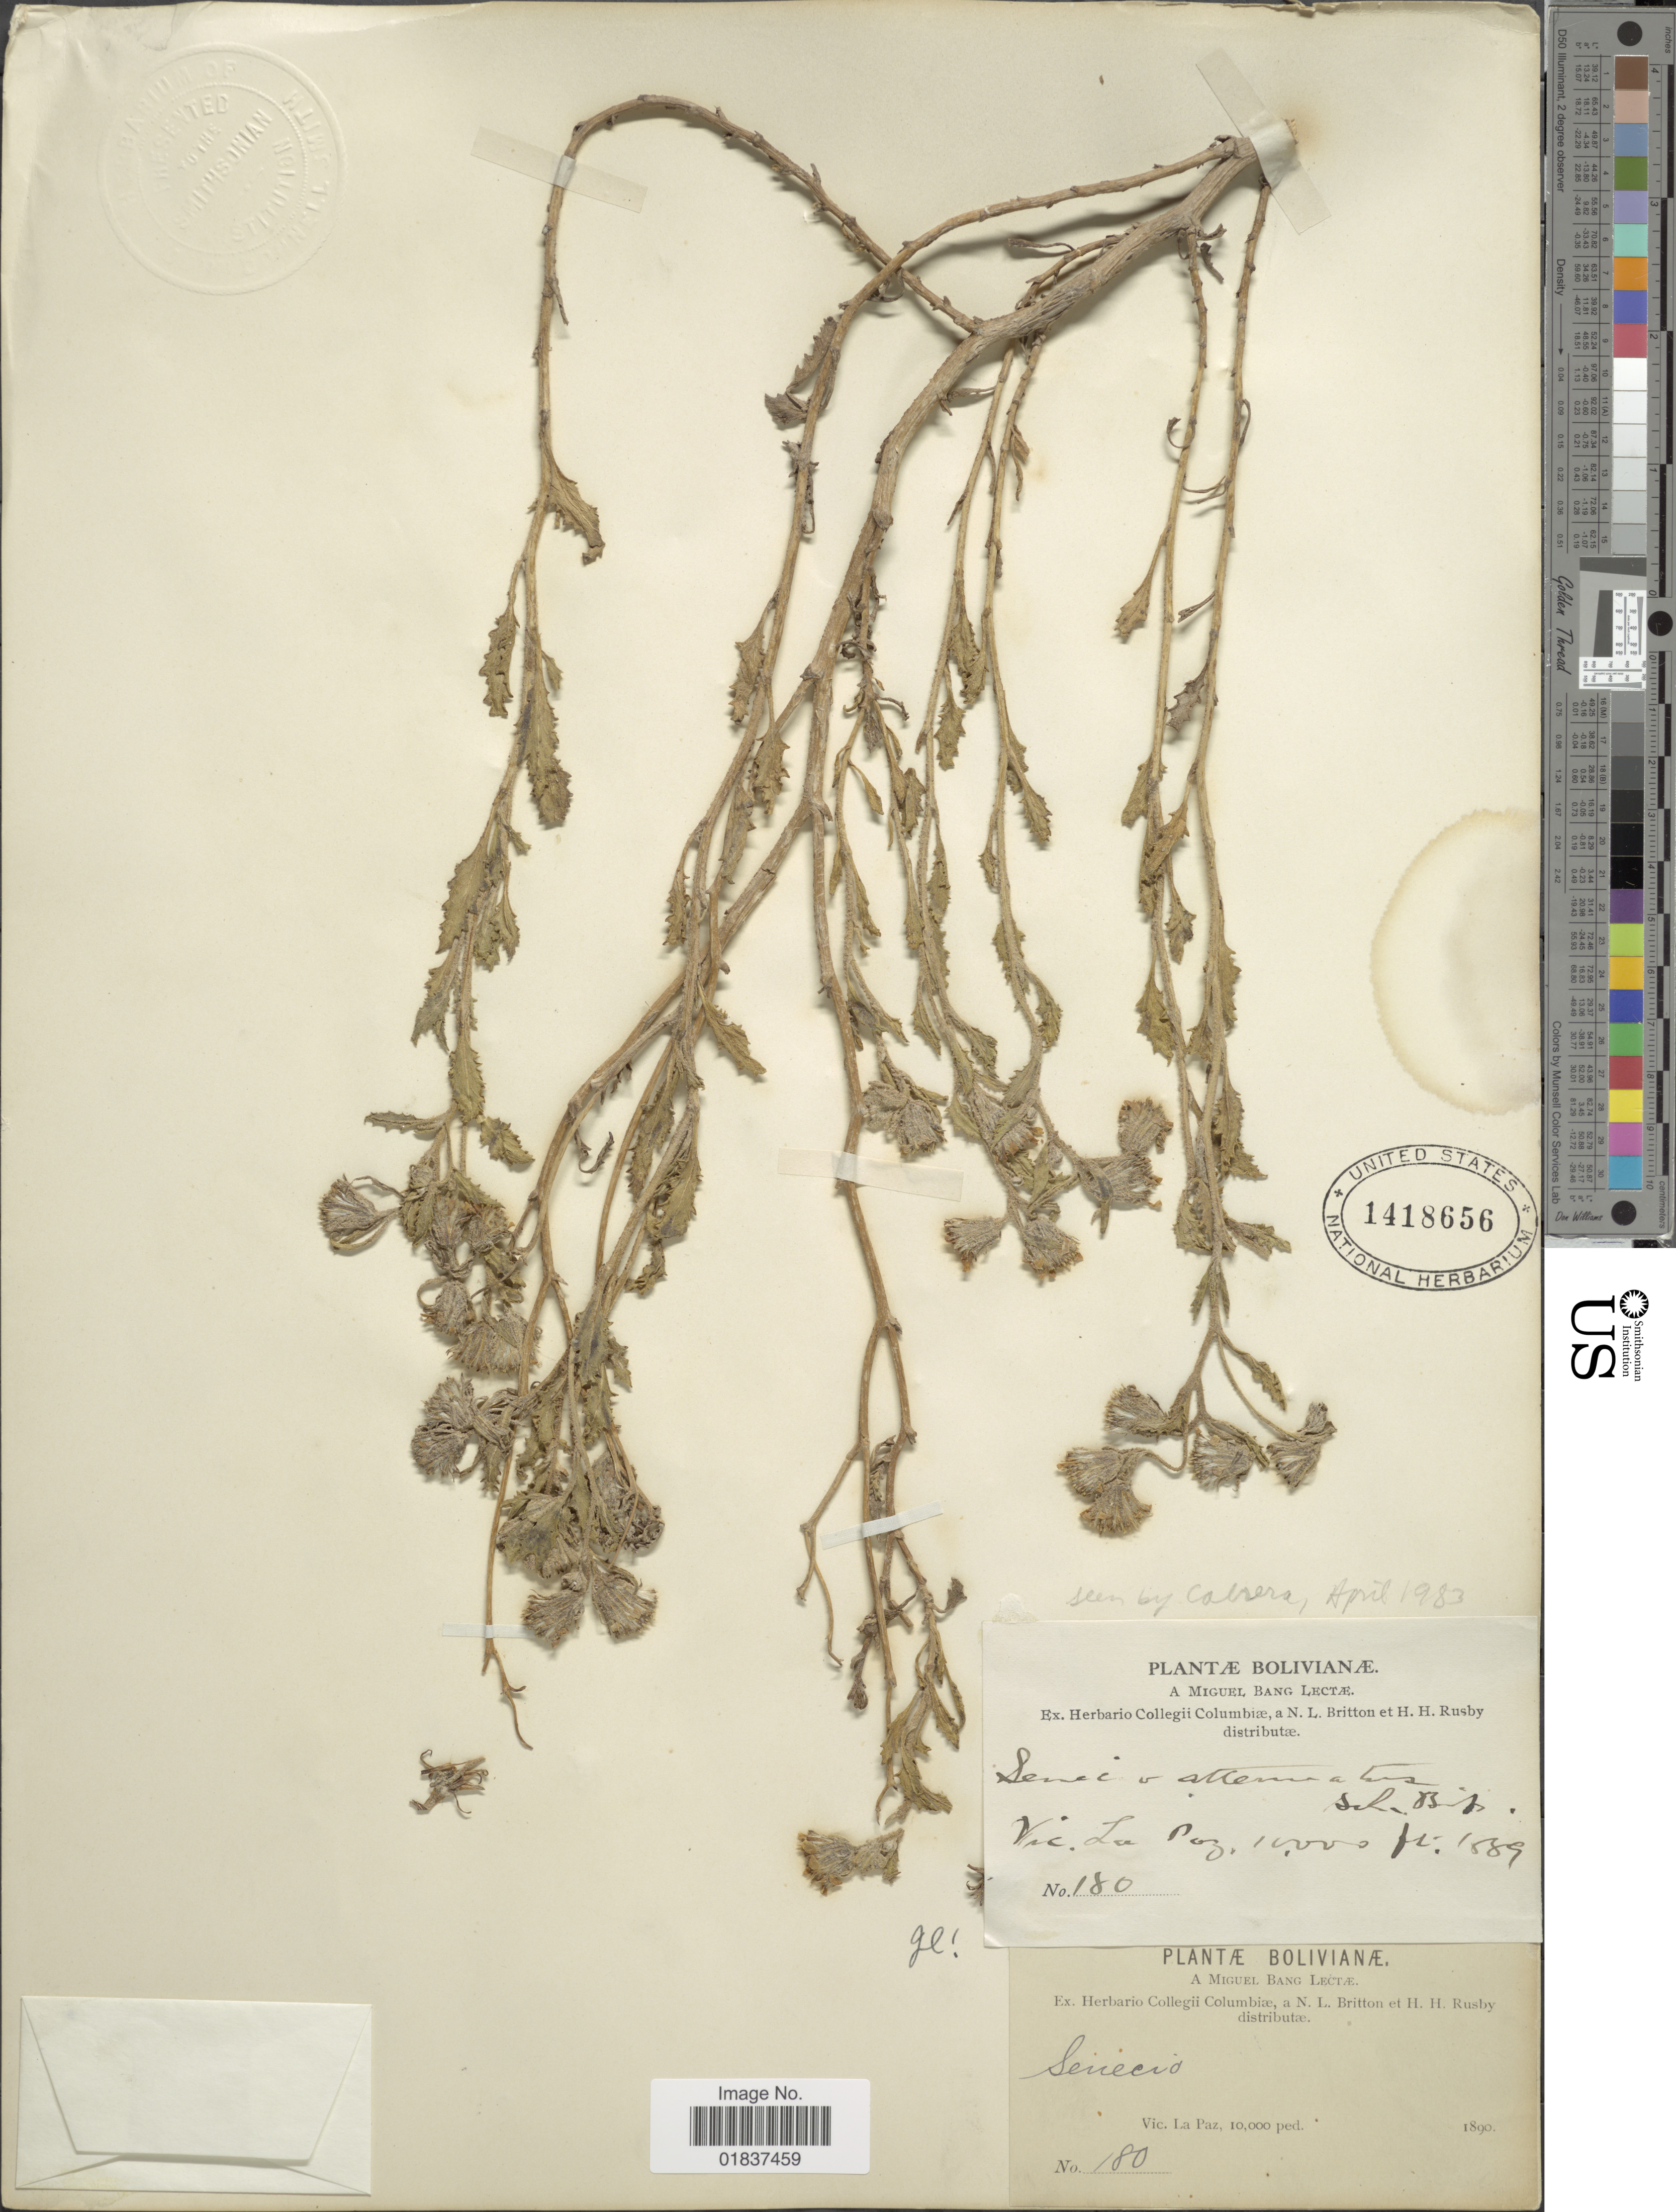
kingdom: Plantae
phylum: Tracheophyta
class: Magnoliopsida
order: Asterales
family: Asteraceae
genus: Senecio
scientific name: Senecio attenuatus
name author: Sch. Bip. ex Rusby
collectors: M. Bang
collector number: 180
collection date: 1890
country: Bolivia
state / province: La Paz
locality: Vic. La Paz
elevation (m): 3048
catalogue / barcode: US 1418656